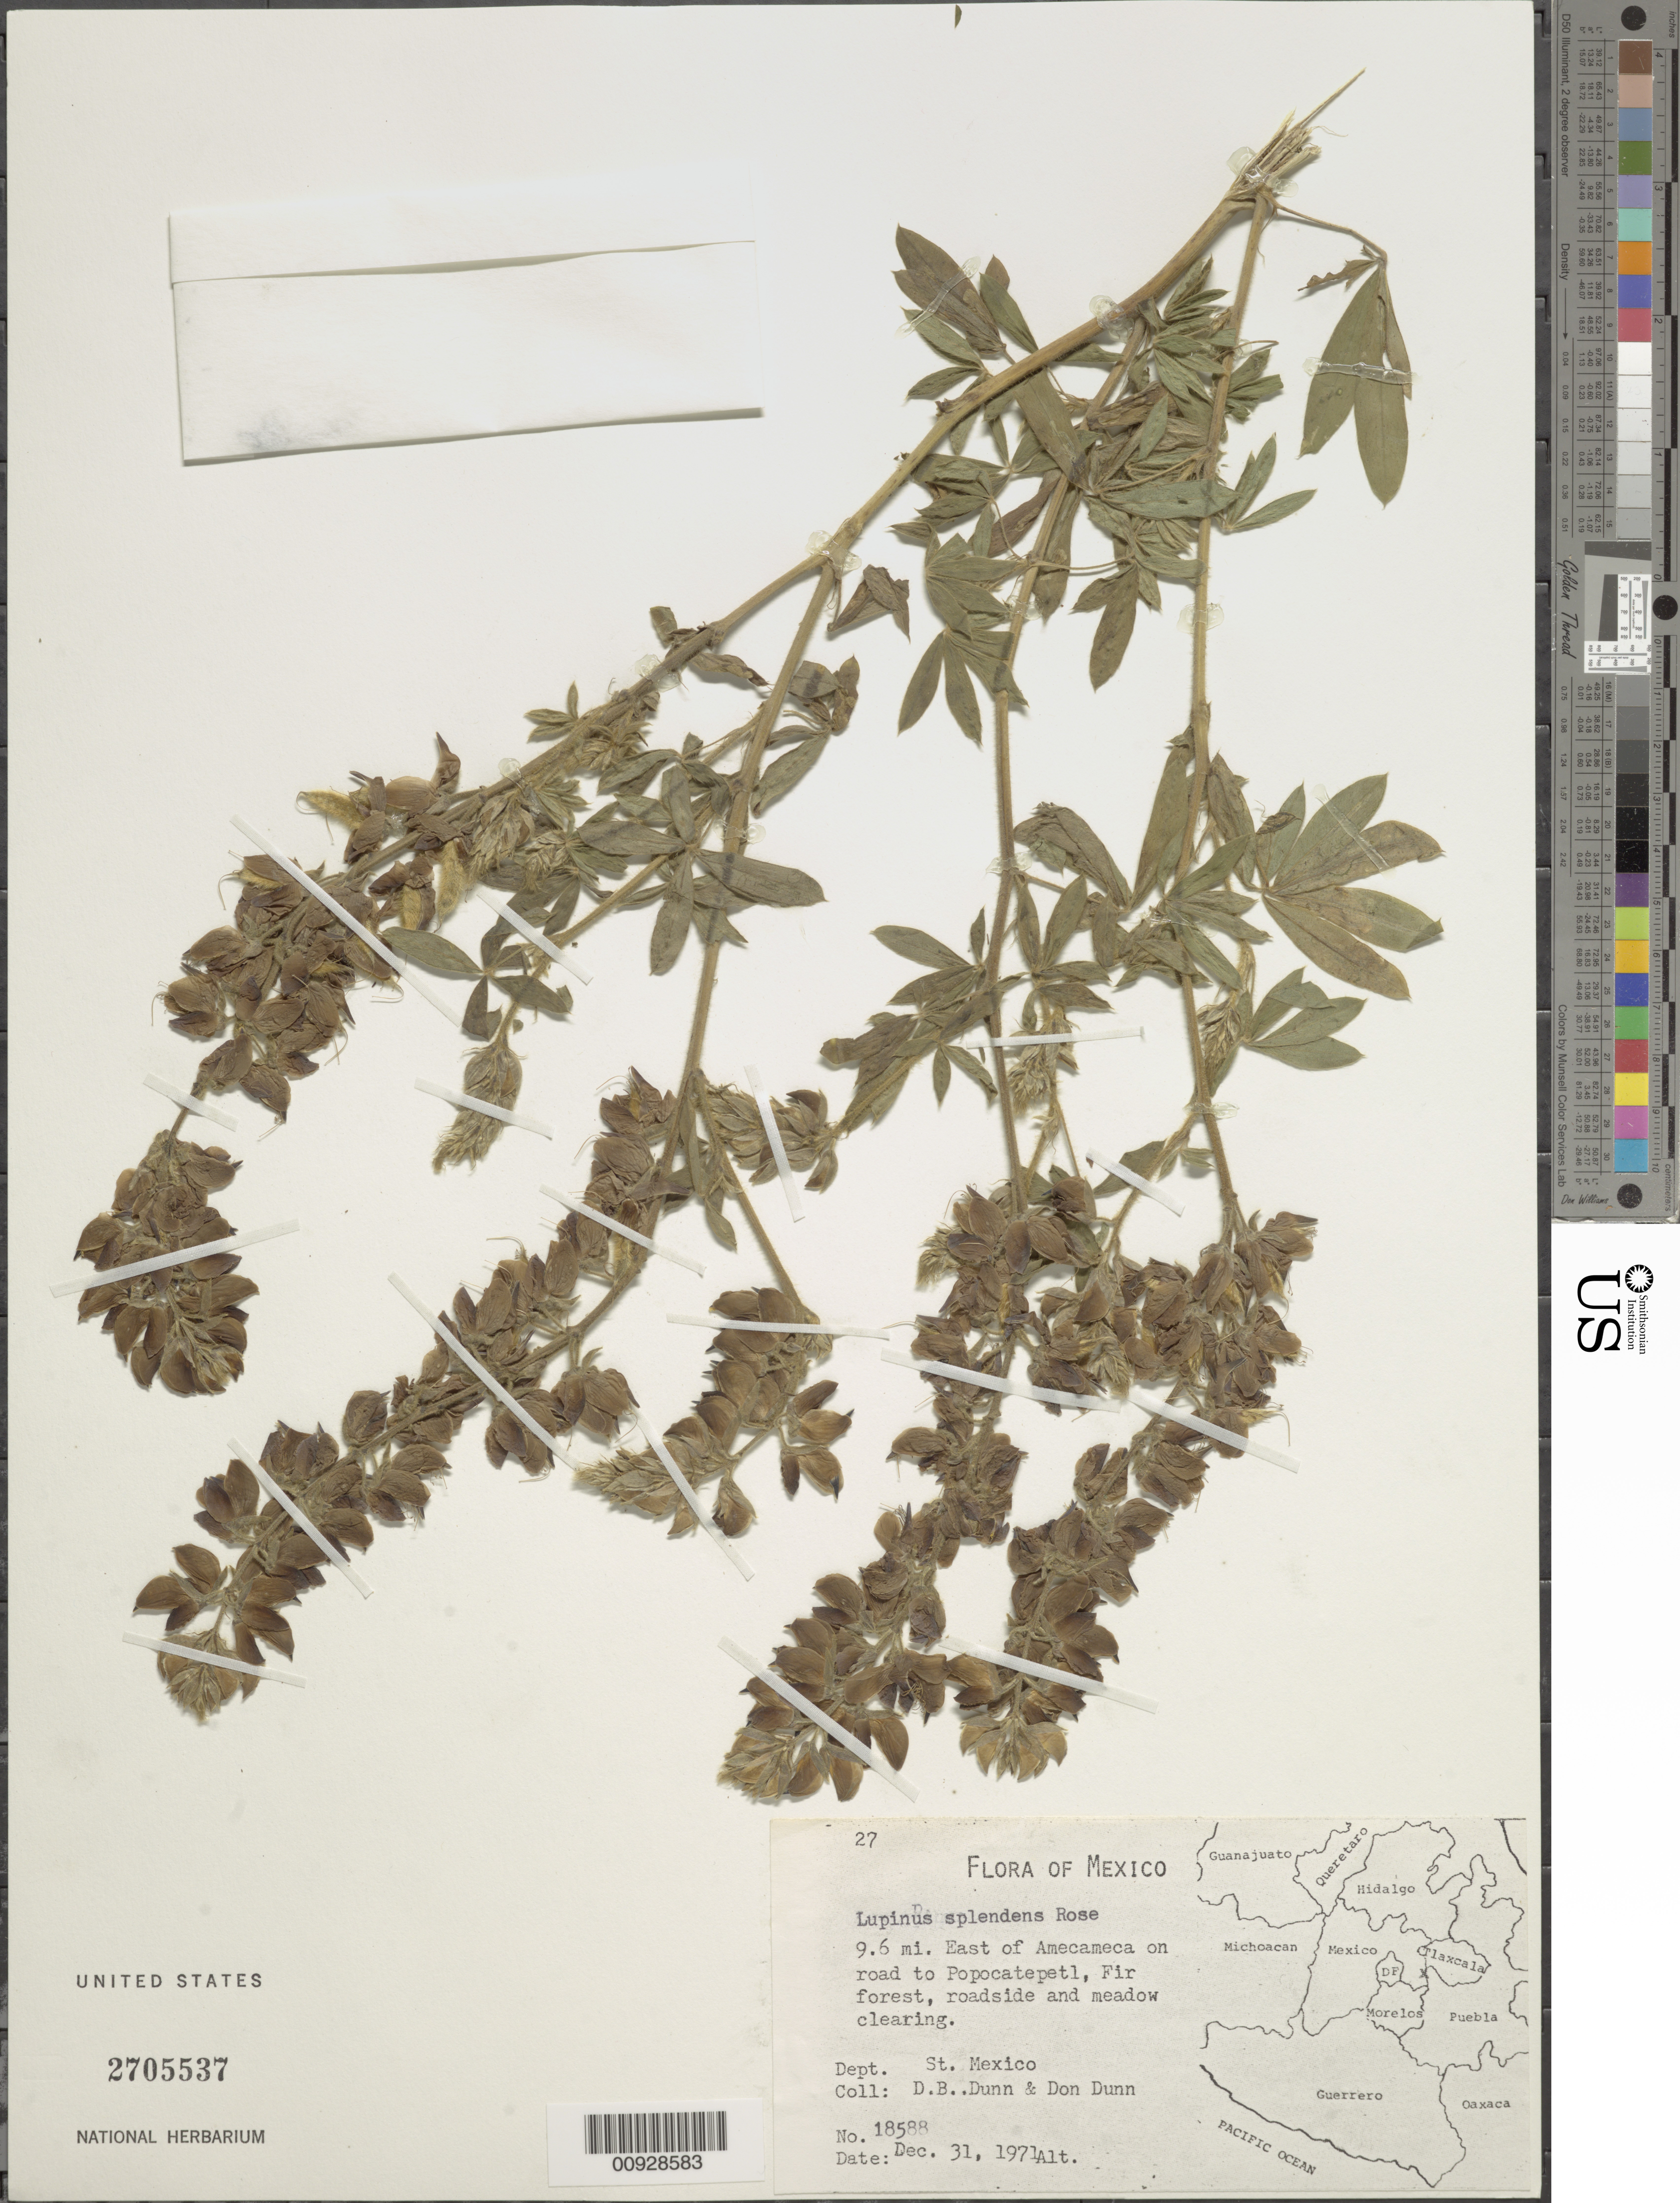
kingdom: Plantae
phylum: Tracheophyta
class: Magnoliopsida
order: Fabales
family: Fabaceae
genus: Lupinus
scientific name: Lupinus splendens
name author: Rose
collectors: D. B. Dunn & D. Dunn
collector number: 18588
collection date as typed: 31 Dec 1971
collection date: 1971-12-31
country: Mexico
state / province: México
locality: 9.6 mi. East of Amecameca on road to Popocatepetl.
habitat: Fir forest, roadside and meadow clearing.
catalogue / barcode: US 2705537